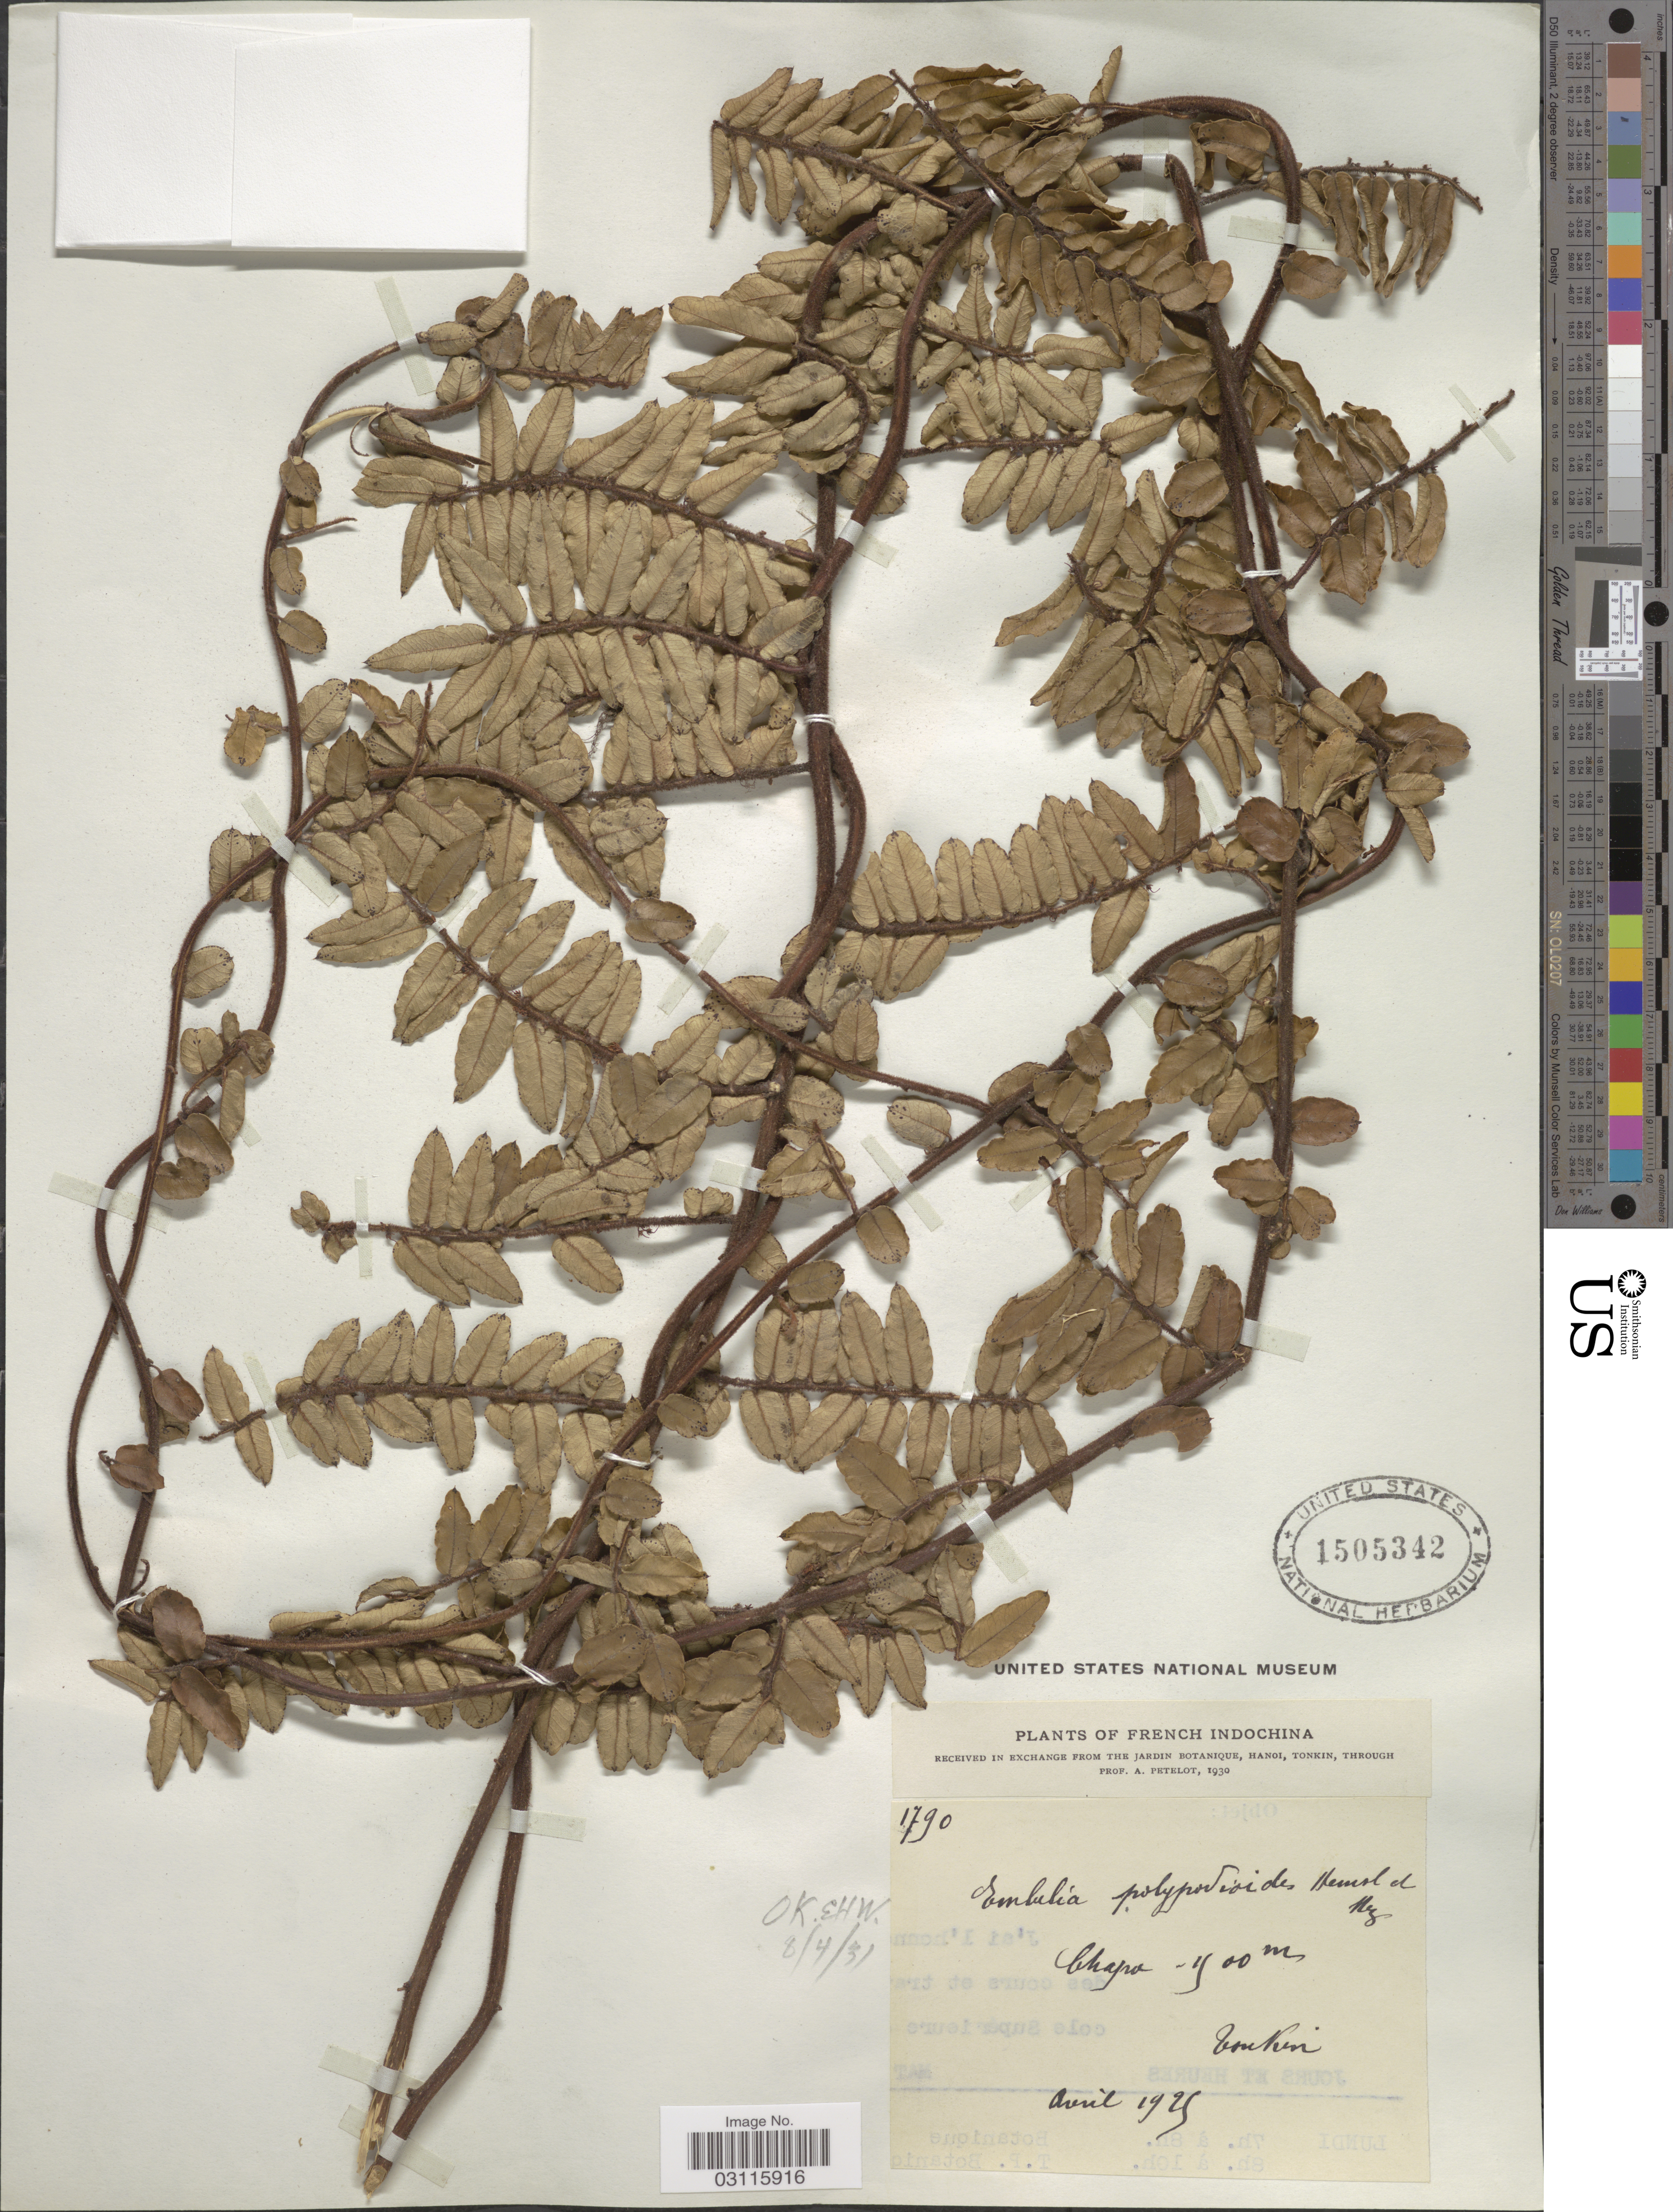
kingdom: Plantae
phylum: Tracheophyta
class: Magnoliopsida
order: Ericales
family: Primulaceae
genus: Embelia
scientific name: Embelia polypodioides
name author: Hemsl. & Mez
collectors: A. Petelot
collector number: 1790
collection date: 1925-04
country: Vietnam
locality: French Indochina. Chapa.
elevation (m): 2500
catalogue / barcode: US 1505342